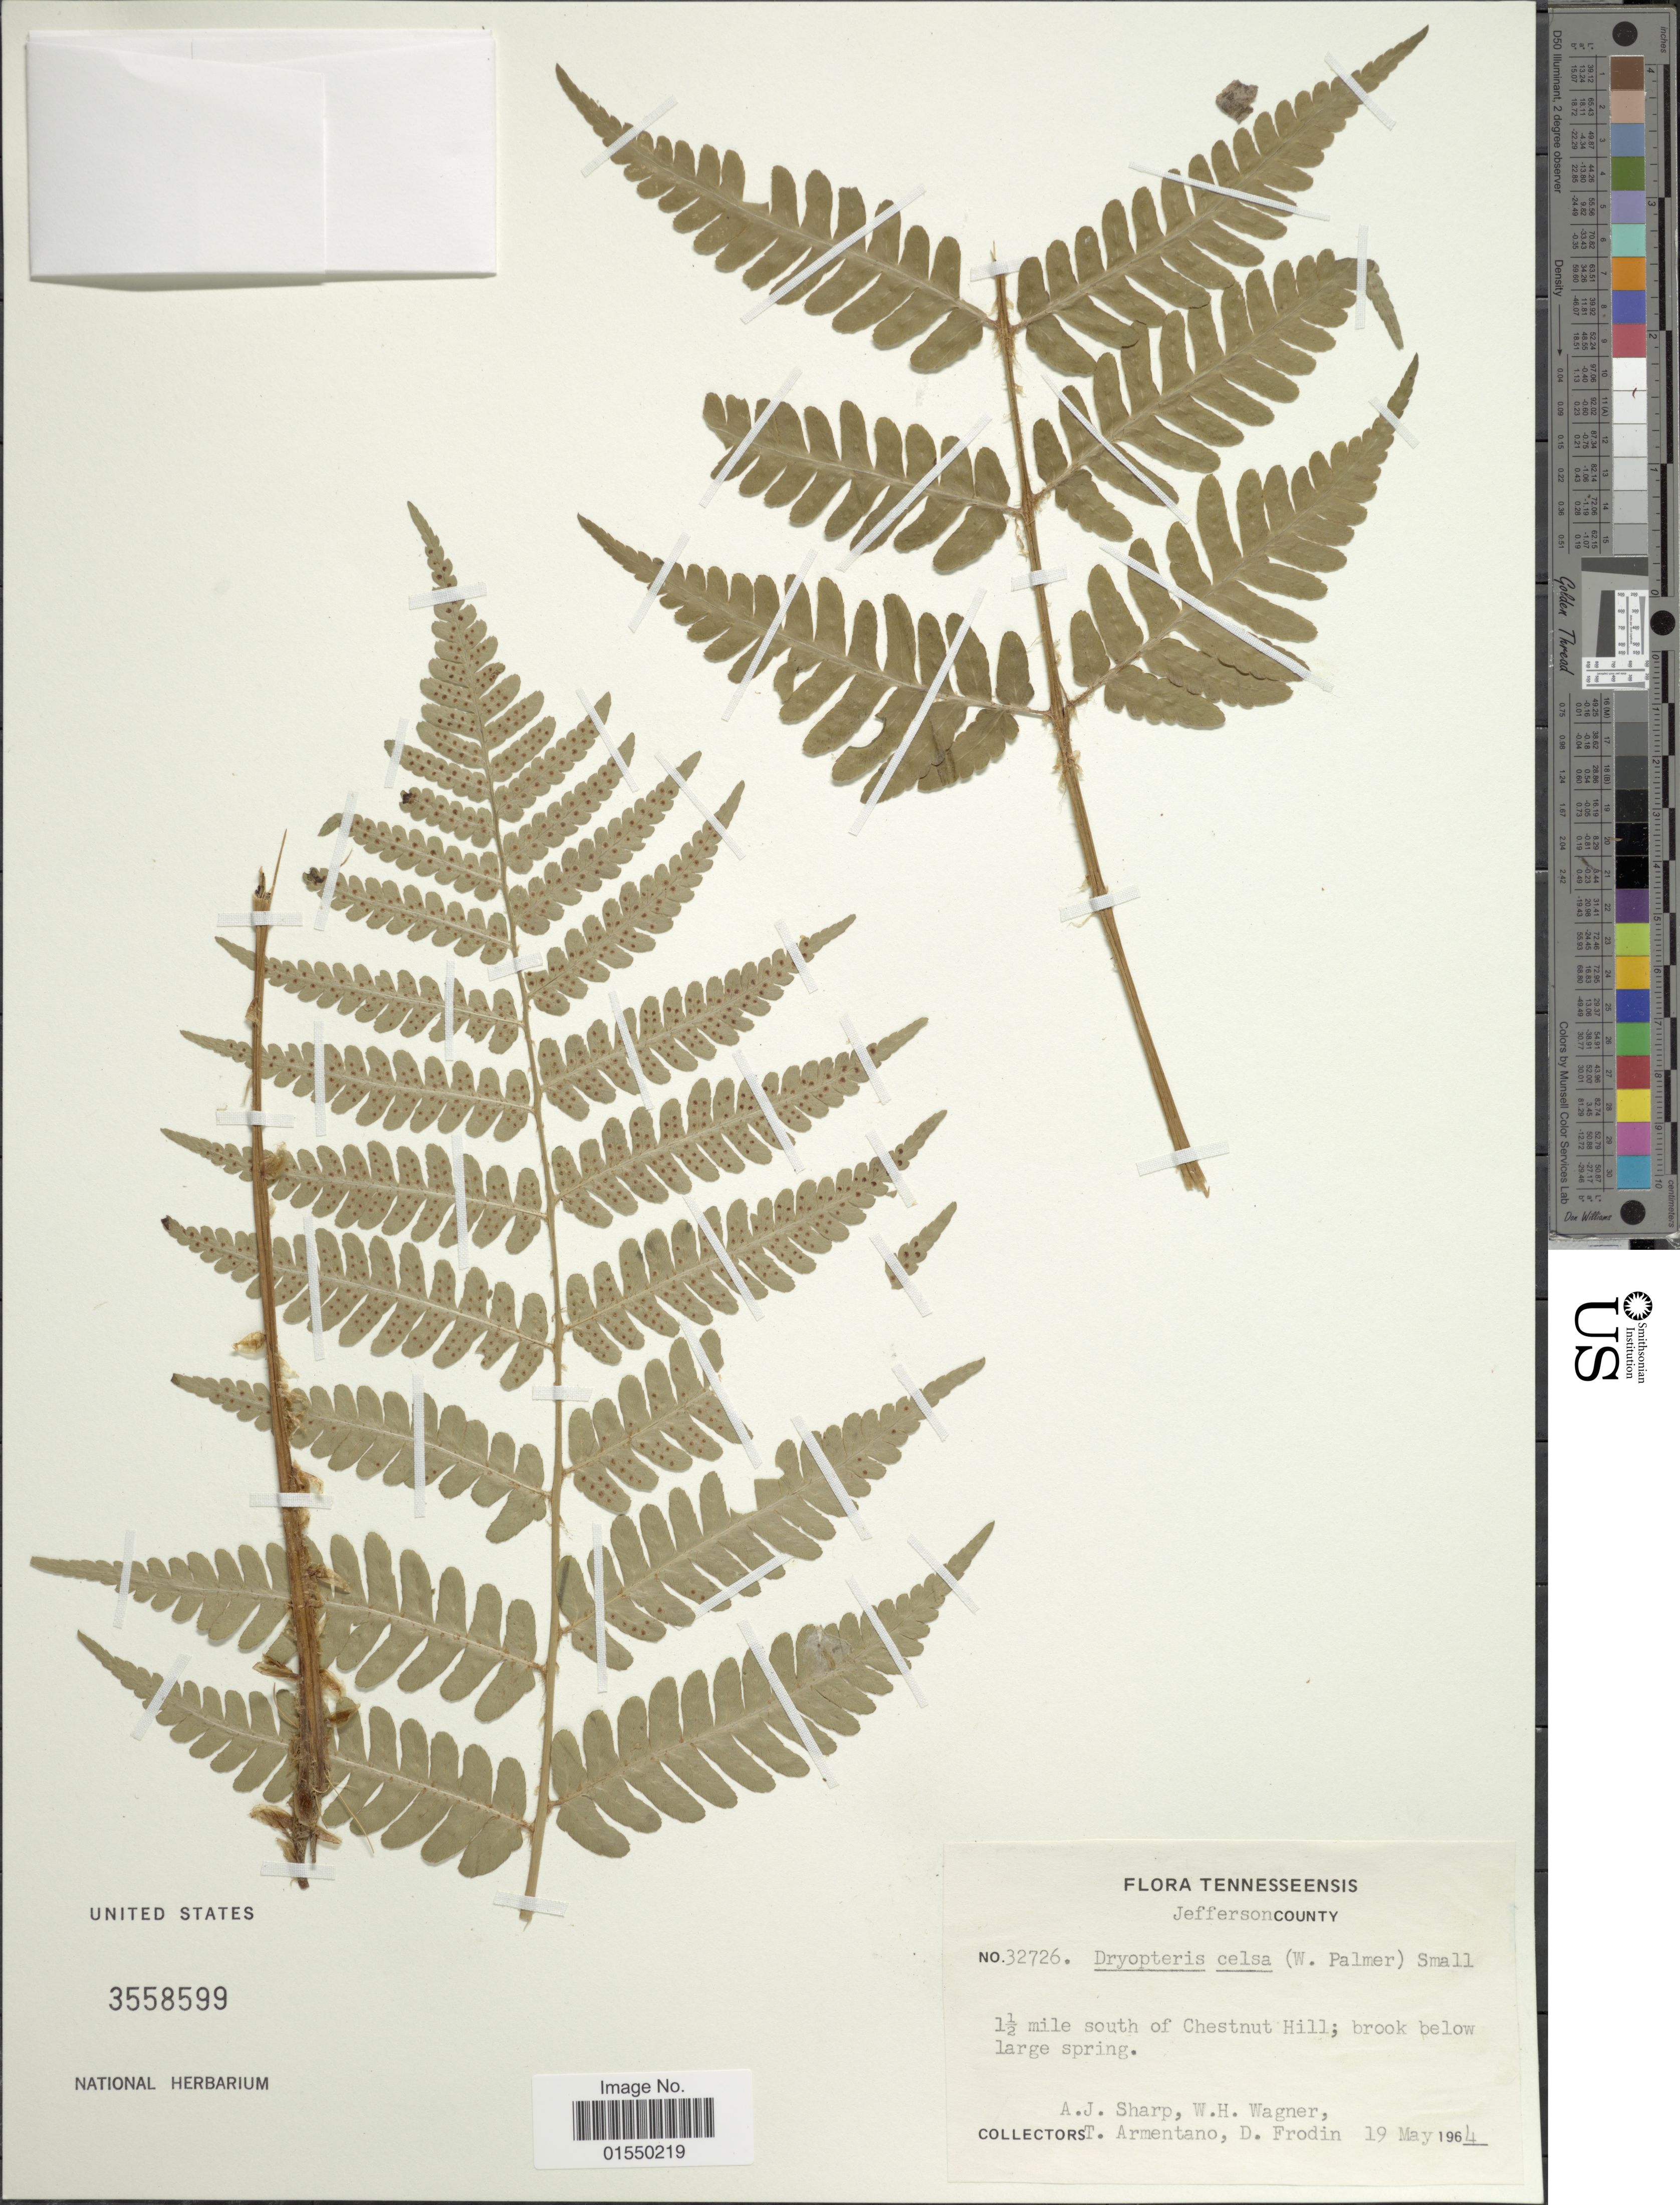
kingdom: Plantae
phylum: Tracheophyta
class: Polypodiopsida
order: Polypodiales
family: Dryopteridaceae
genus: Dryopteris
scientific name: Dryopteris celsa (W. Palmer) Knowlt., W. Palmer & C.L. Pollard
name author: (W. Palmer) Knowlt. et al.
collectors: A. J. Sharp, W. H. Wagner, T. Armentano & D. G. Frodin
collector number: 32726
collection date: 1964-05-19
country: United States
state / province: Tennessee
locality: Tennesseensis, Jefferson County, 1 1/2 mile south of Chestnut Hill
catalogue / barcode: US 3558599